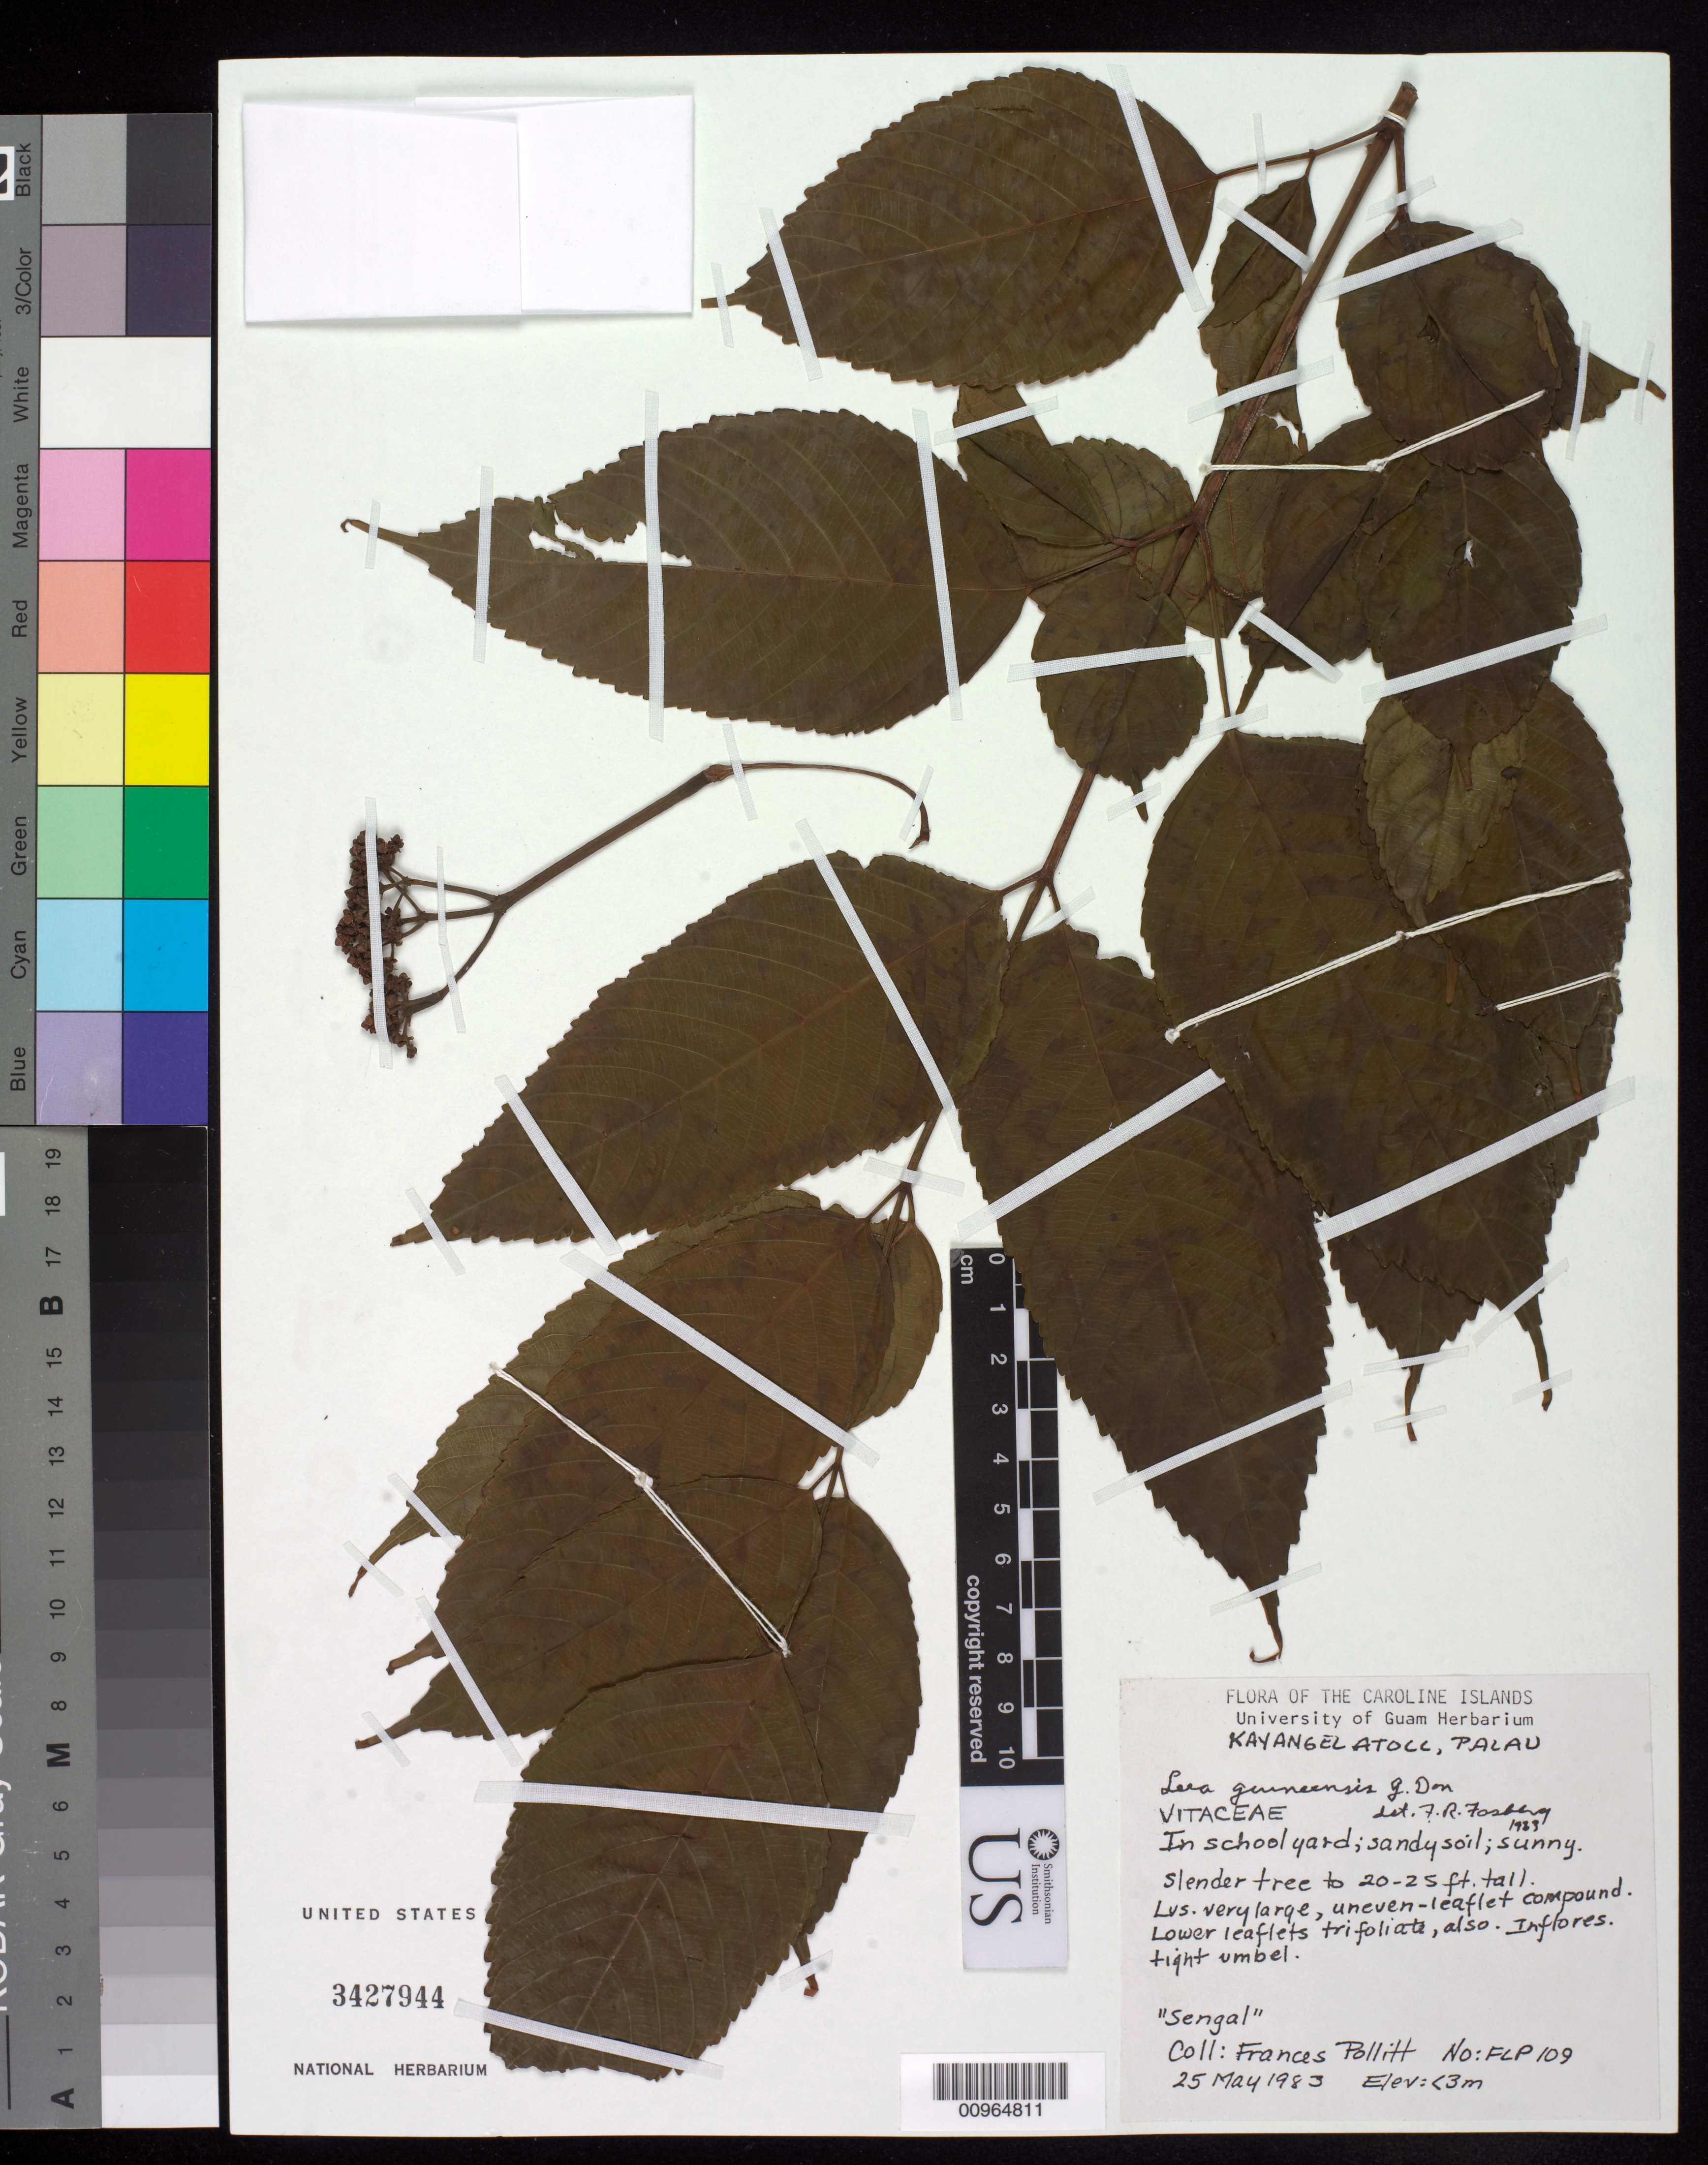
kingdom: Plantae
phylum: Tracheophyta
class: Magnoliopsida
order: Vitales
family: Vitaceae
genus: Leea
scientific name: Leea guineensis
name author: G. Don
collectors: F. Pollitt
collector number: FLP 109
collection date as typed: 25 May 1983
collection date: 1983-05-25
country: Palau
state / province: Kayangel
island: Ngcheangel [Kayangel] Atoll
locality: In school yard; sandy soil; sunny.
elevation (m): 0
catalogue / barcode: US 3427944